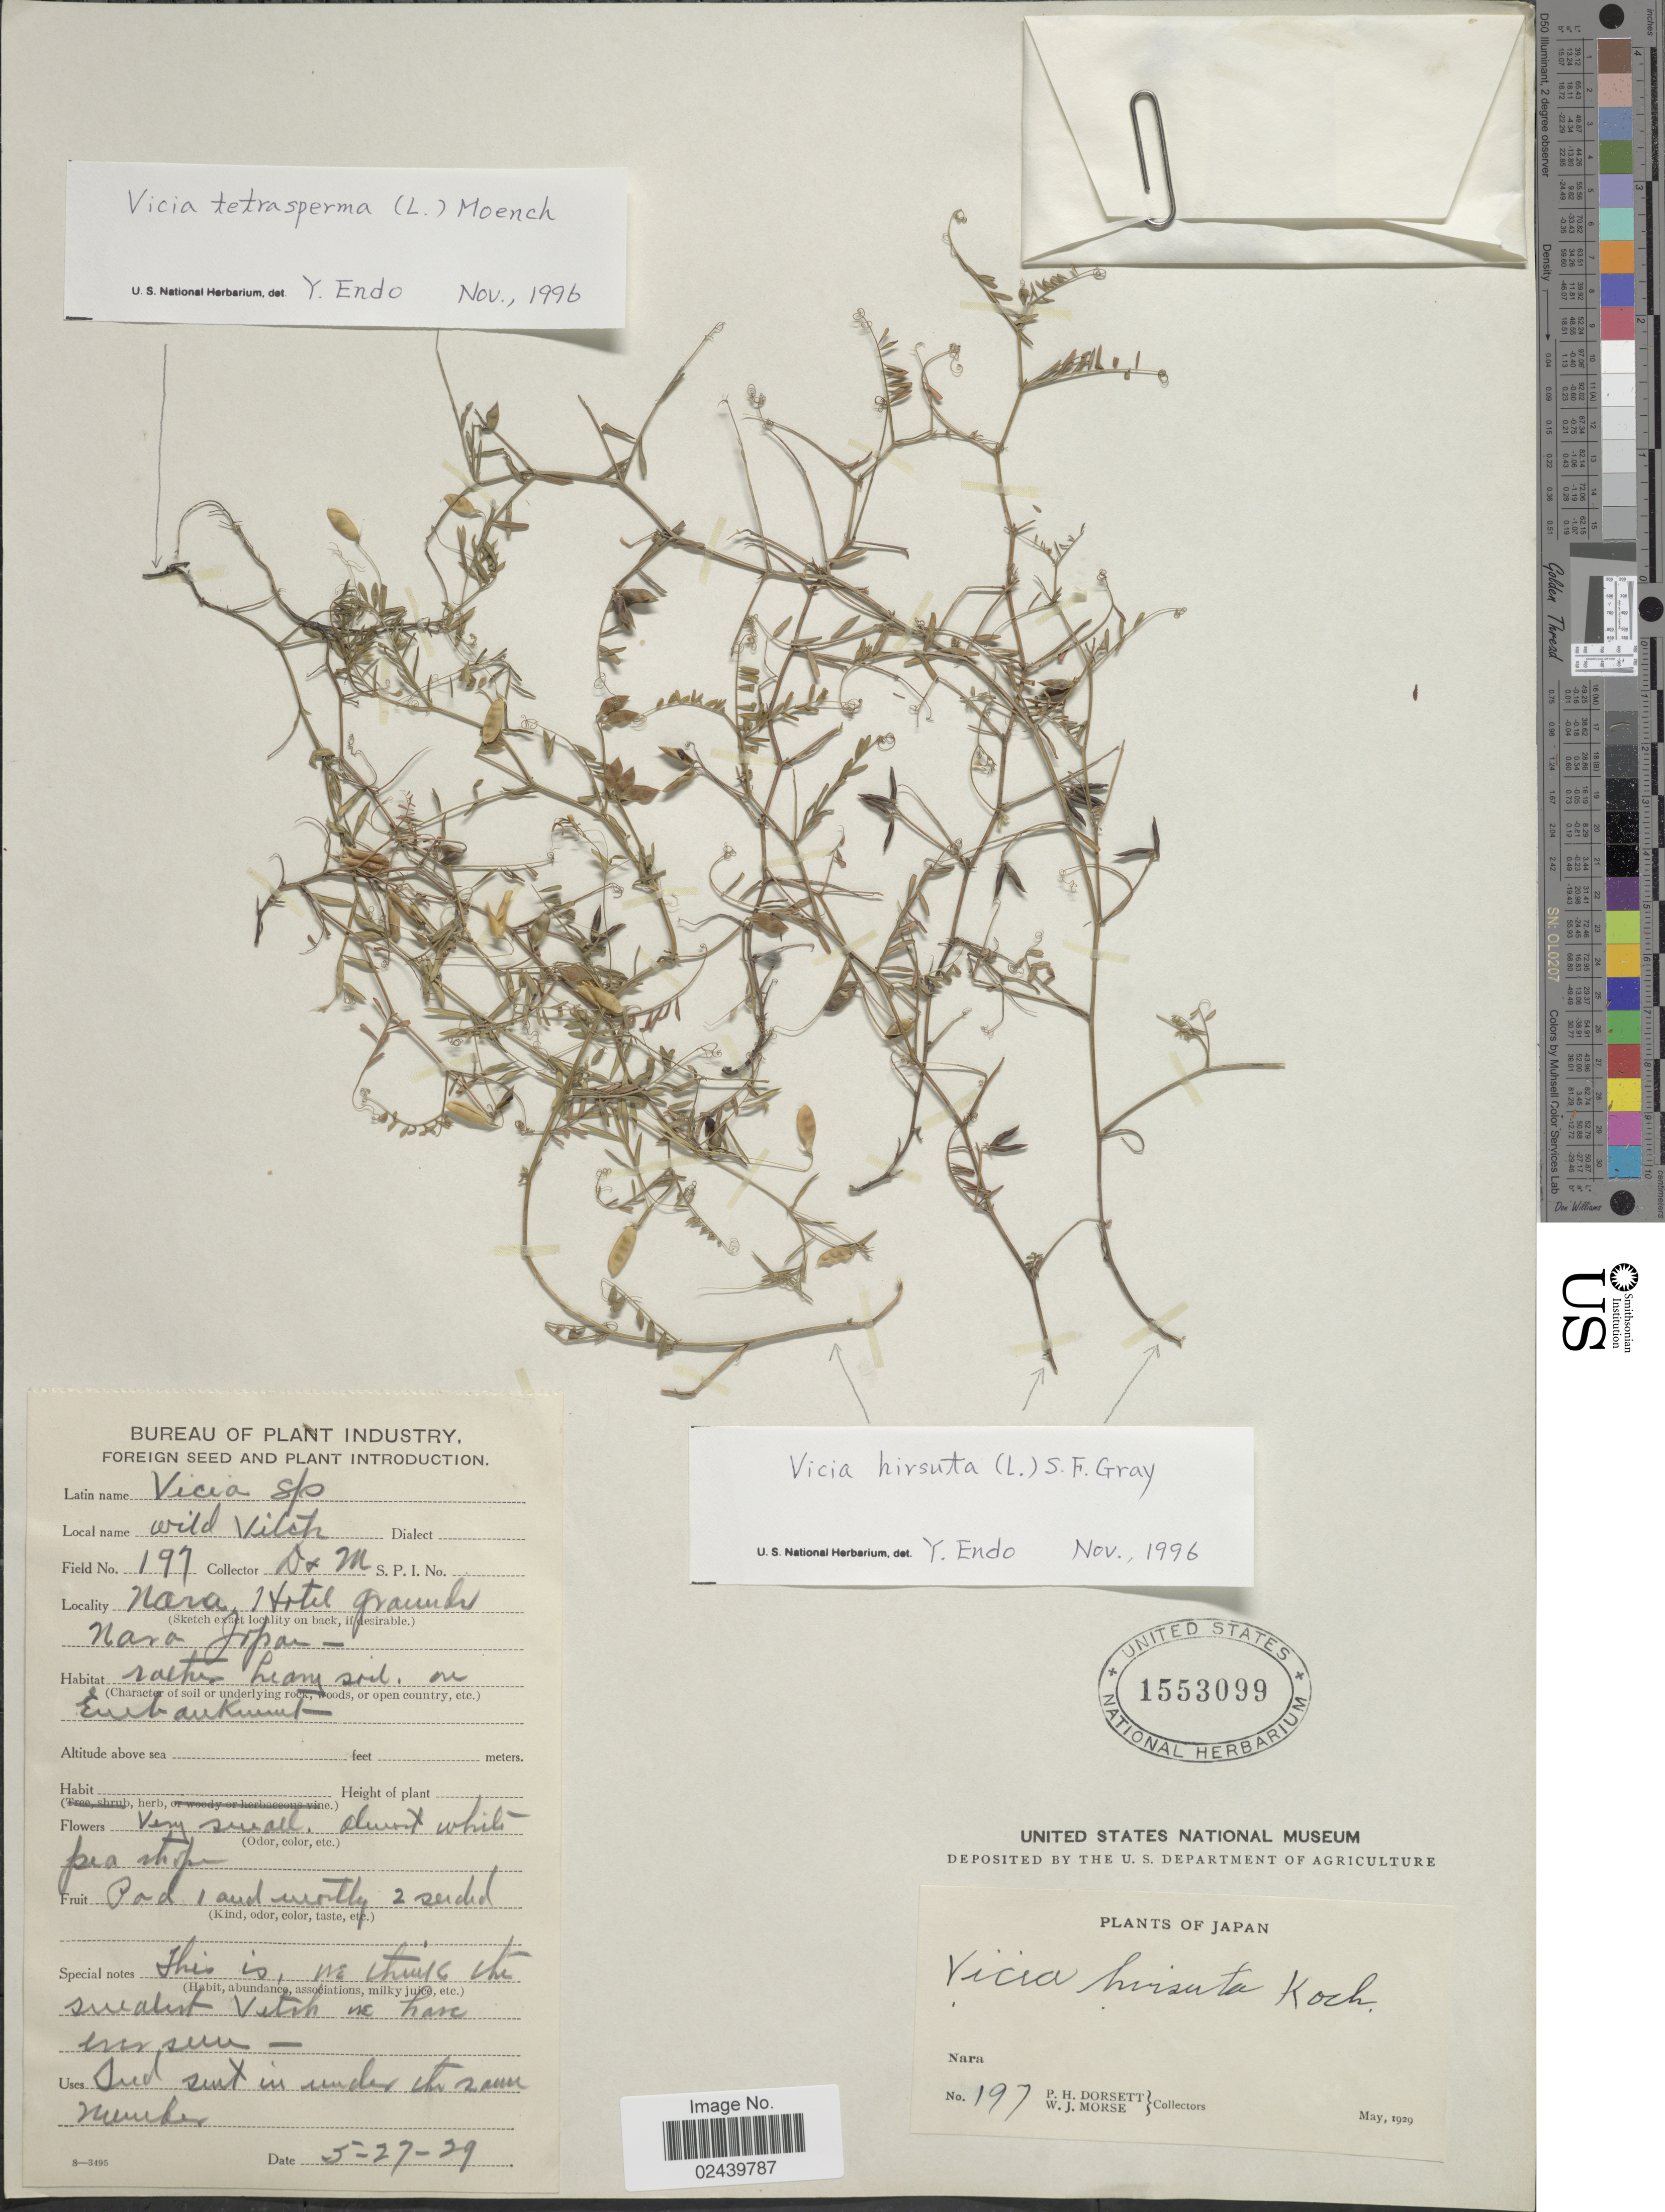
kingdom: Plantae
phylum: Tracheophyta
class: Magnoliopsida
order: Fabales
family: Fabaceae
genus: Vicia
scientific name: Vicia hirsuta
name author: (L.) A. Gray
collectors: P. H. Dorsett & W. J. Morse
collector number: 197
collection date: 1929-05-27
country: Japan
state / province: Nara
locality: Nara Hotel Grounds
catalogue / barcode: US 1553099